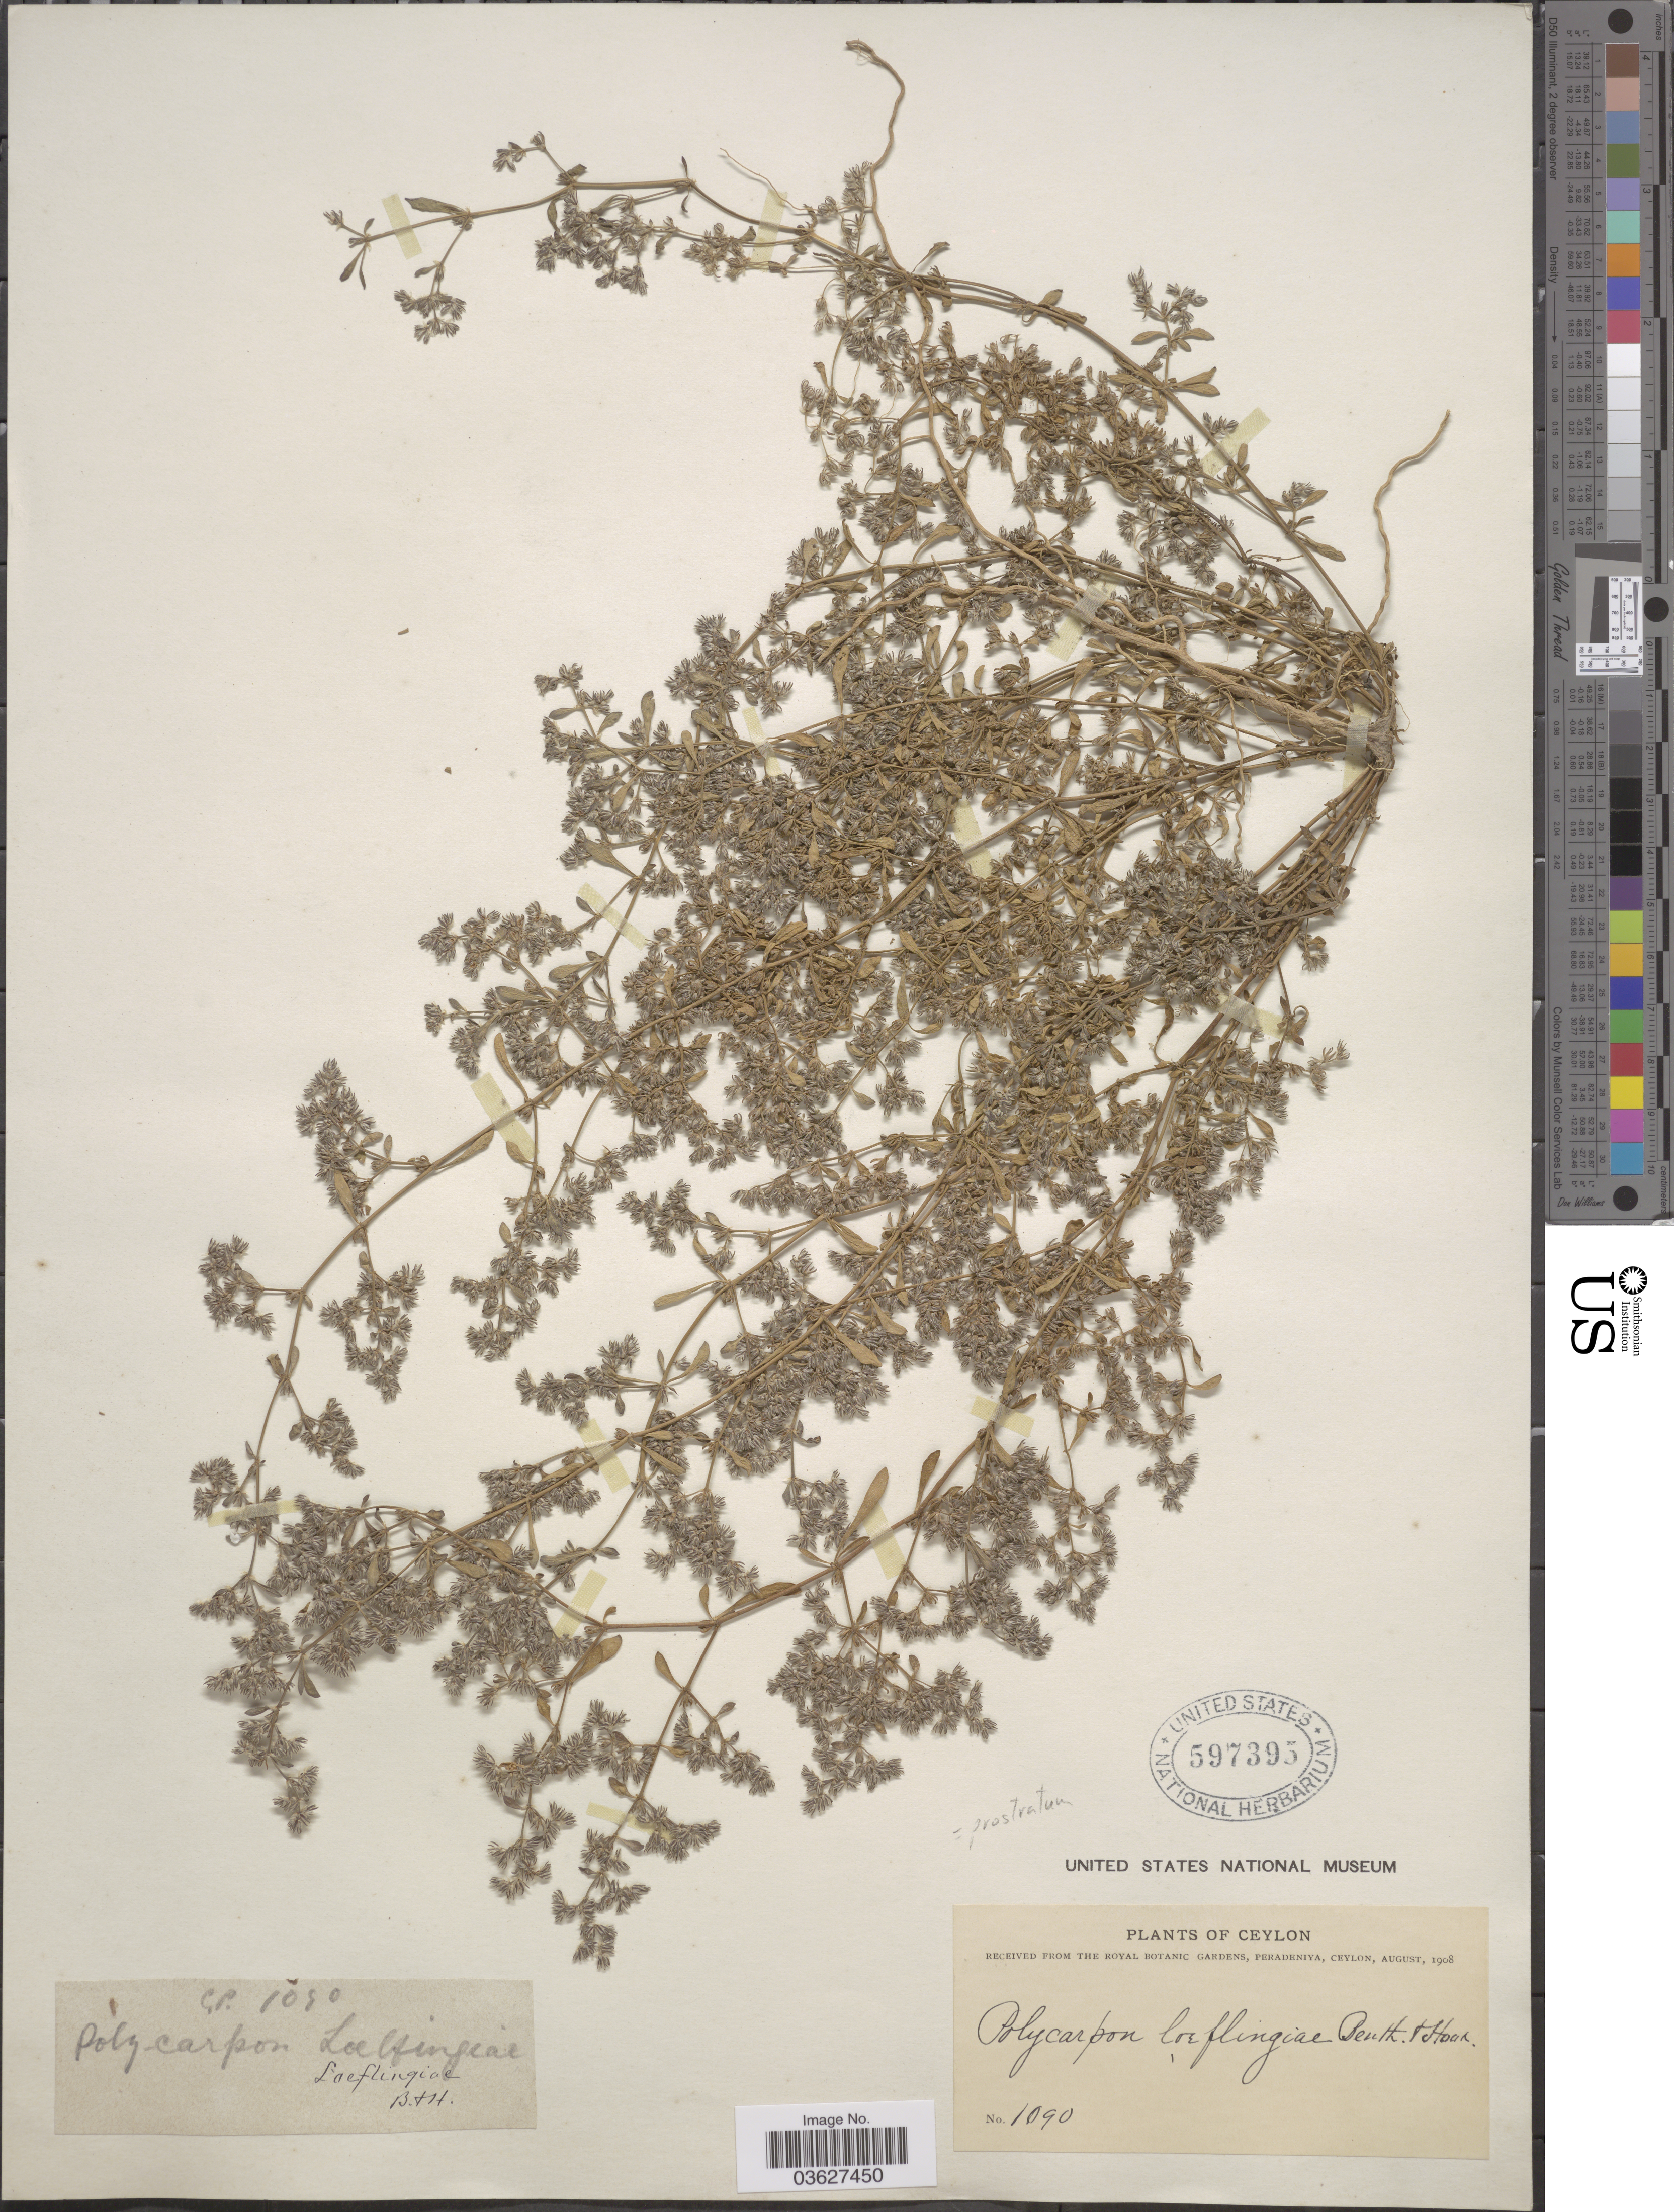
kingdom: Plantae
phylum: Tracheophyta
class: Magnoliopsida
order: Caryophyllales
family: Caryophyllaceae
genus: Polycarpon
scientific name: Polycarpon prostratum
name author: (Forssk.) Asch. & Schweinf.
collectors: ex herb. Royal Botanic Gardens, Peradeniya, Ceylon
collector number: CP1090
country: Sri Lanka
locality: Ceylon.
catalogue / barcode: US 597395